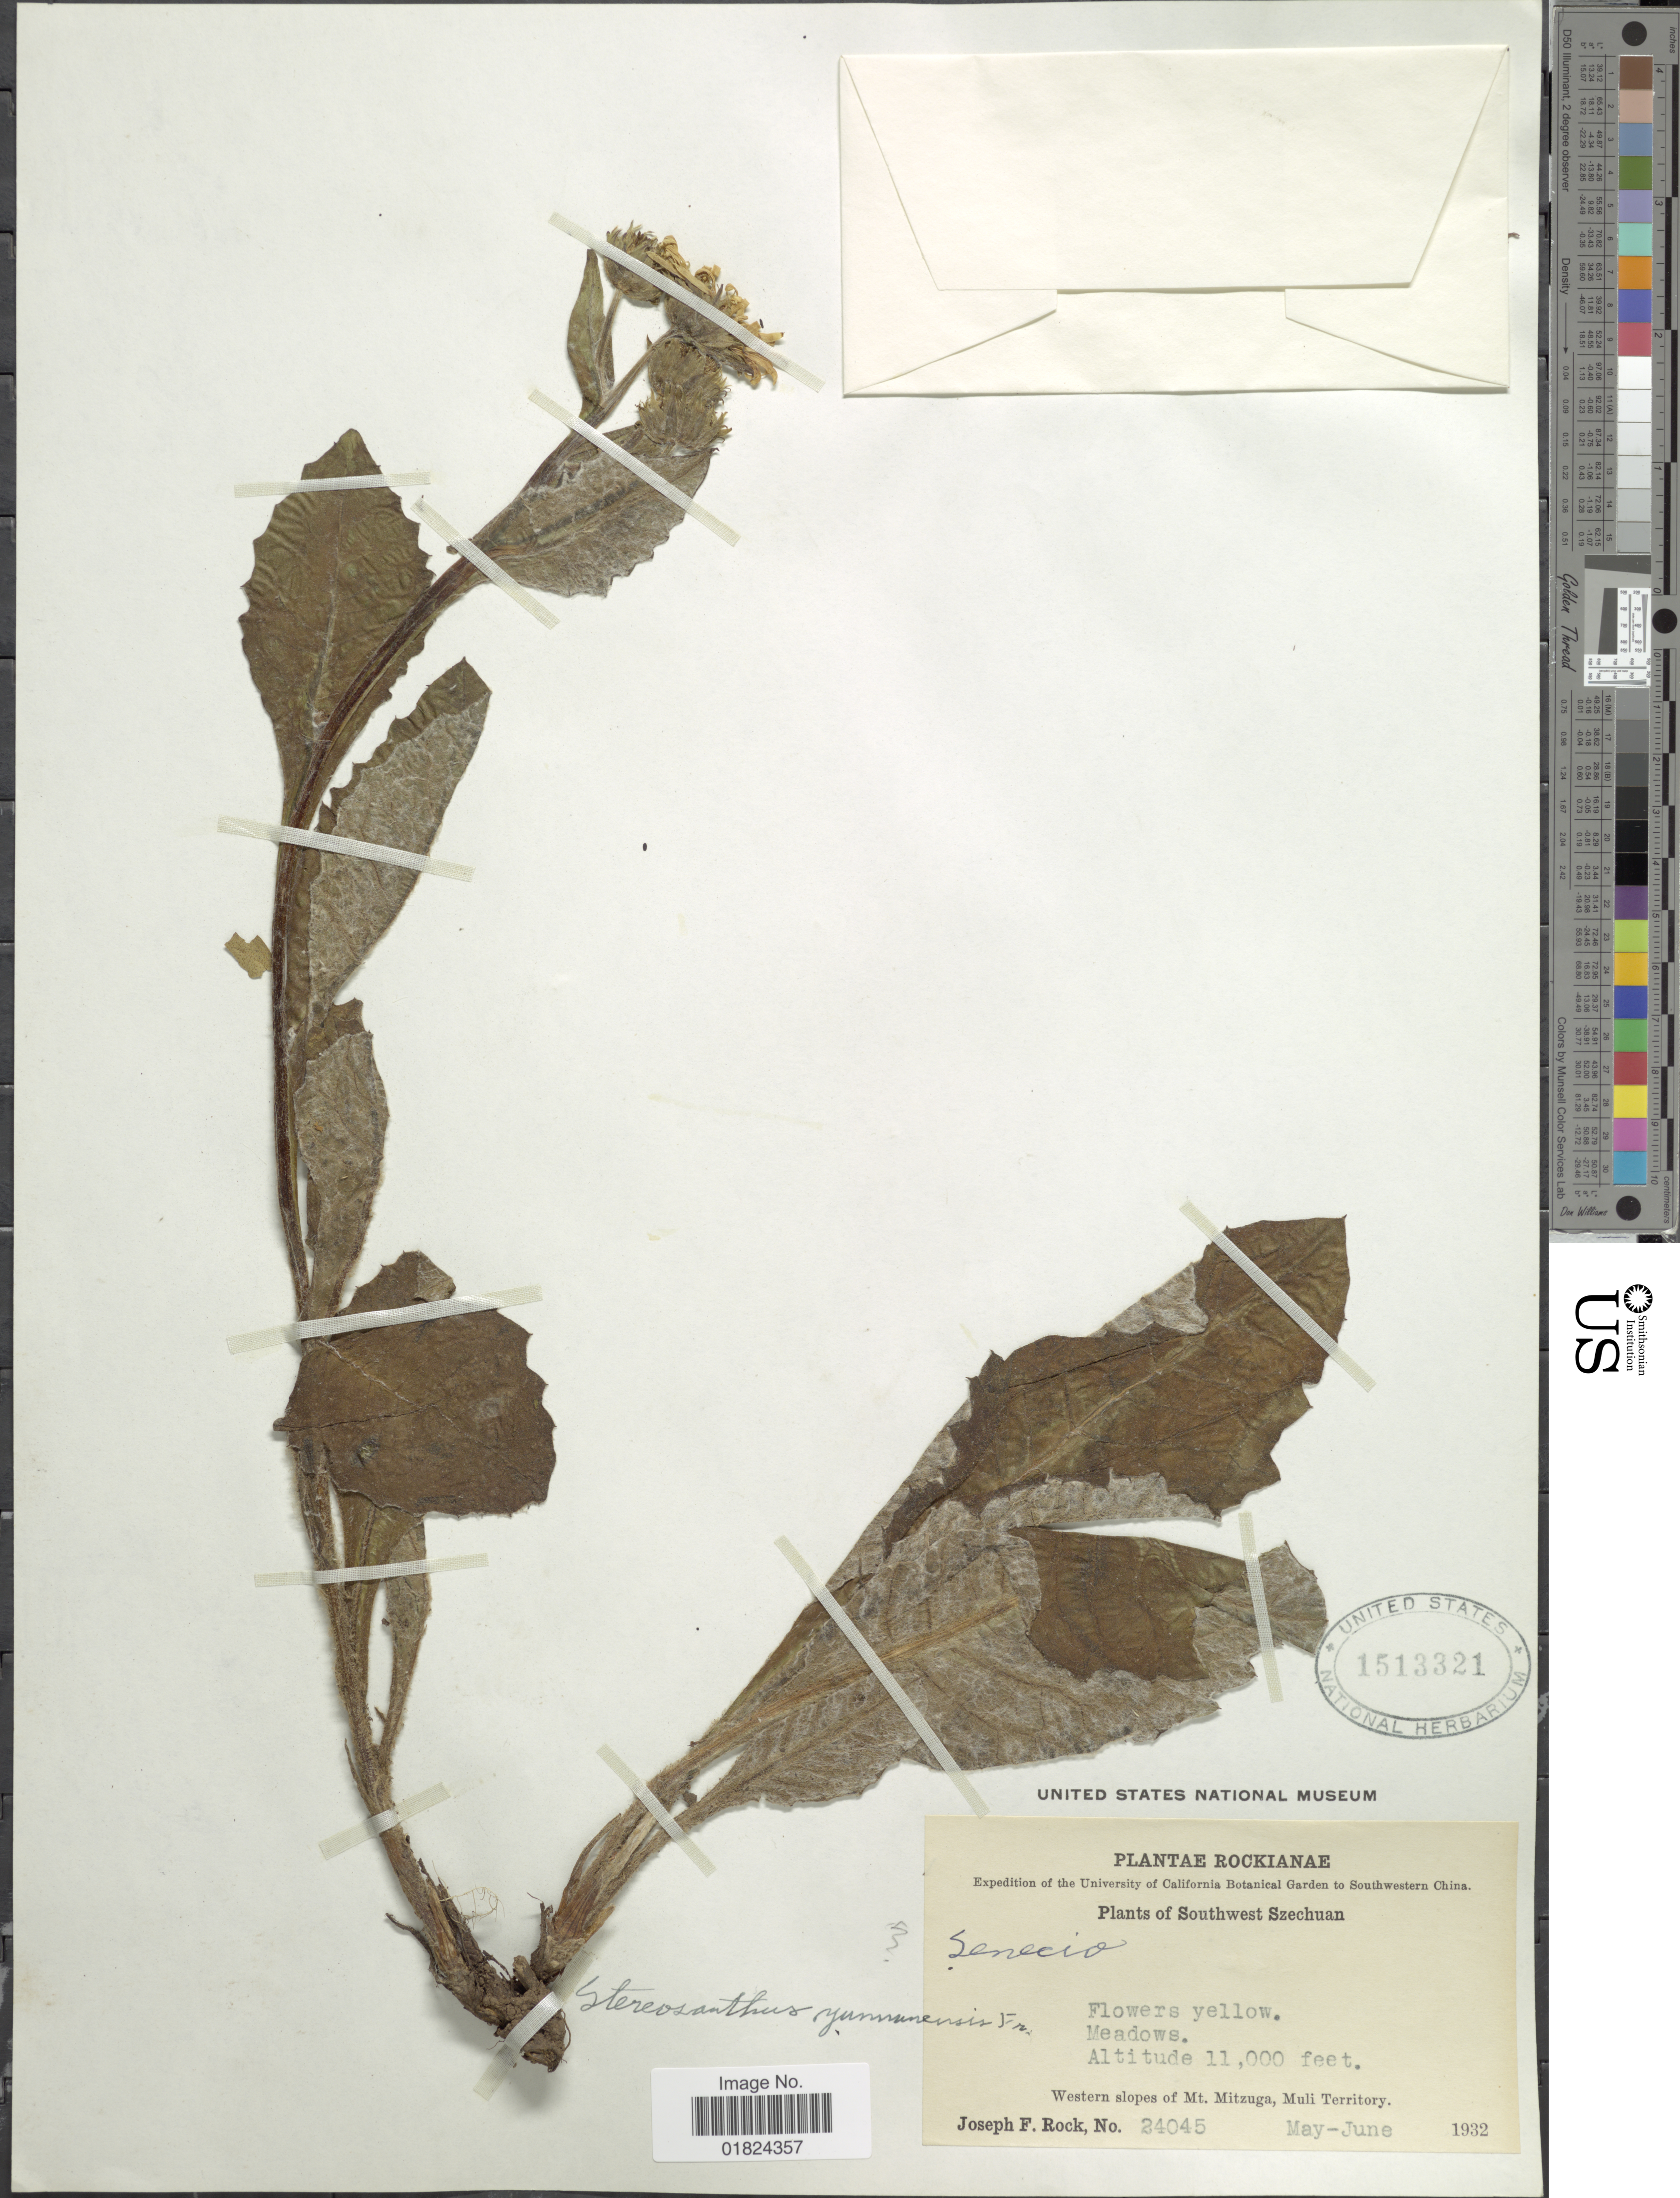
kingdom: Plantae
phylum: Tracheophyta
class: Magnoliopsida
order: Asterales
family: Asteraceae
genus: Stereosanthus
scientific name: Stereosanthus yunnanensis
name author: (L.) Fr.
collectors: J. F. Rock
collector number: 24045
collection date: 1932-05/1932-06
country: China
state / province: Sichuan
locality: Southwestern Szechuan, western slopes of Mt. Mitzuga, Muli Territory.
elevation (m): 3353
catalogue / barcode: US 1513321